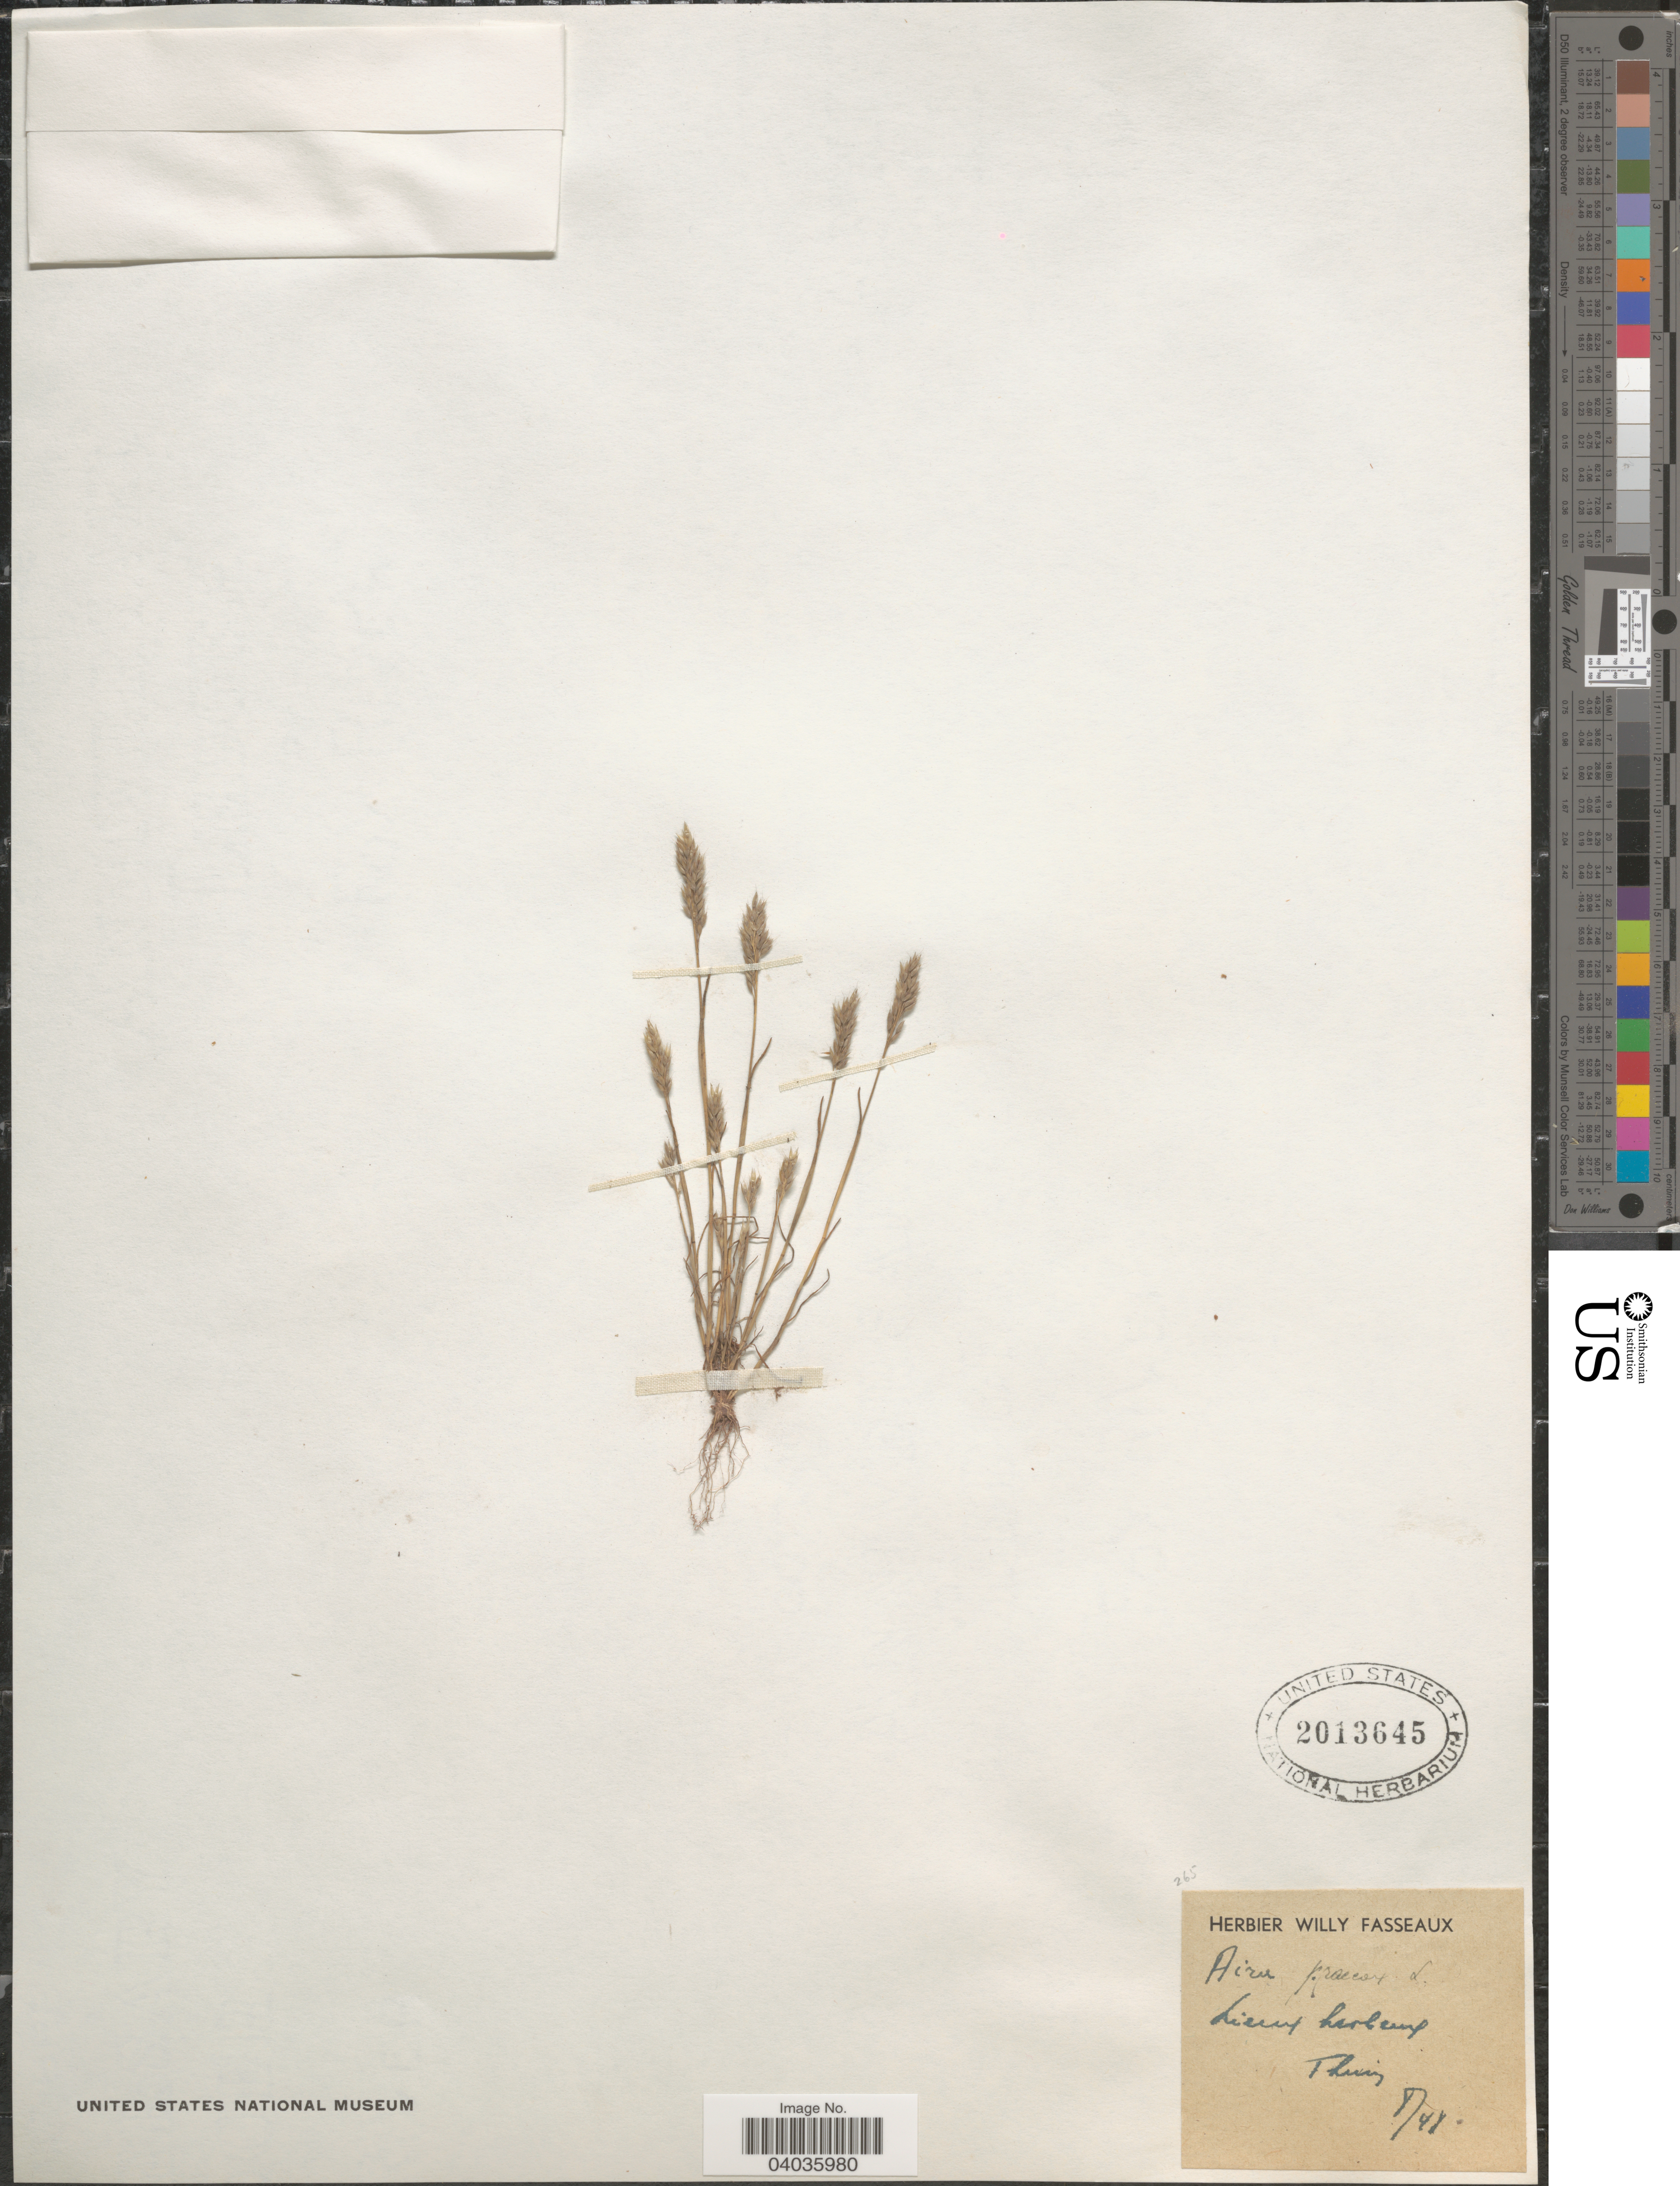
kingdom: Plantae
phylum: Tracheophyta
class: Liliopsida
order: Poales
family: Poaceae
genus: Aira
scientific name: Aira praecox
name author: L.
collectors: Ex herb. Willy Fasseaux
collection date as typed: Transcribed d/m/y: /8/48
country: France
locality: Lieux herbeux, Thuiy [interpreted].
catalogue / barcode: US 2013645